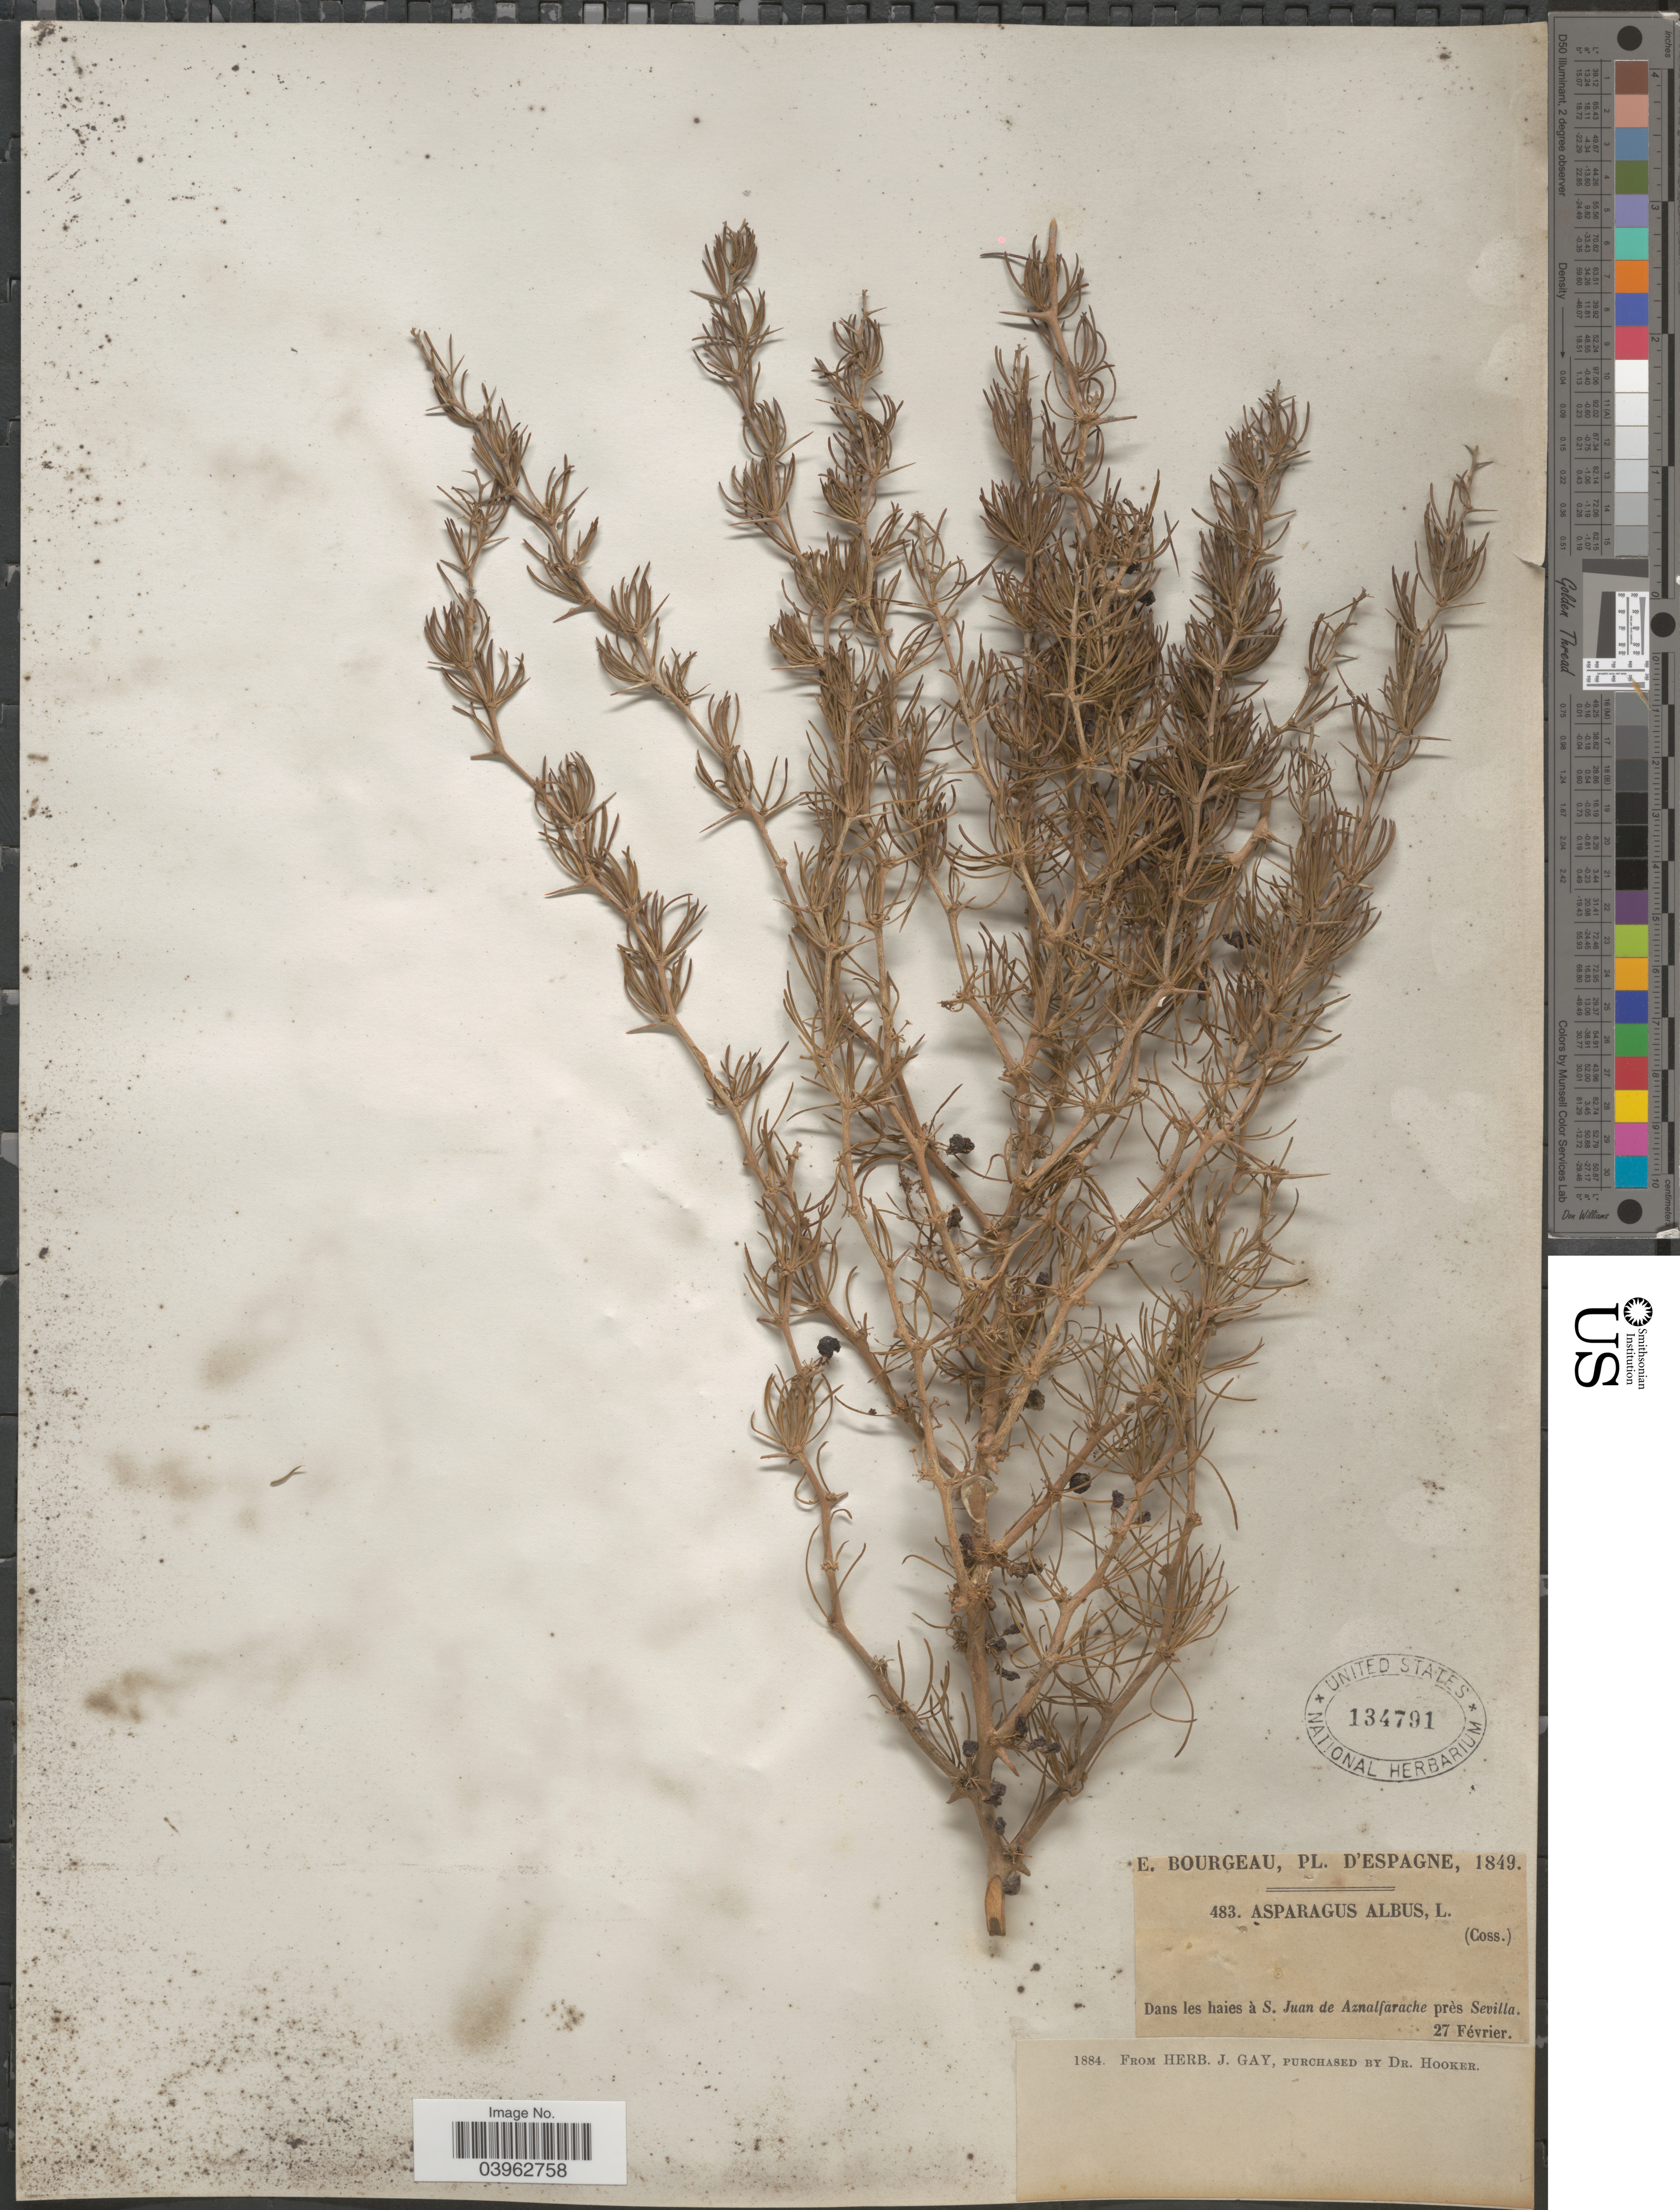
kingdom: Plantae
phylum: Tracheophyta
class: Liliopsida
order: Asparagales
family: Asparagaceae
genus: Asparagus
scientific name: Asparagus albus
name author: L.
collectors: E. Bourgeau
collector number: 483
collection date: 1849-02-27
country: Spain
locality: Dans les haies à S. Juan de Aznalfarache près Sevilla.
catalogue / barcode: US 134791